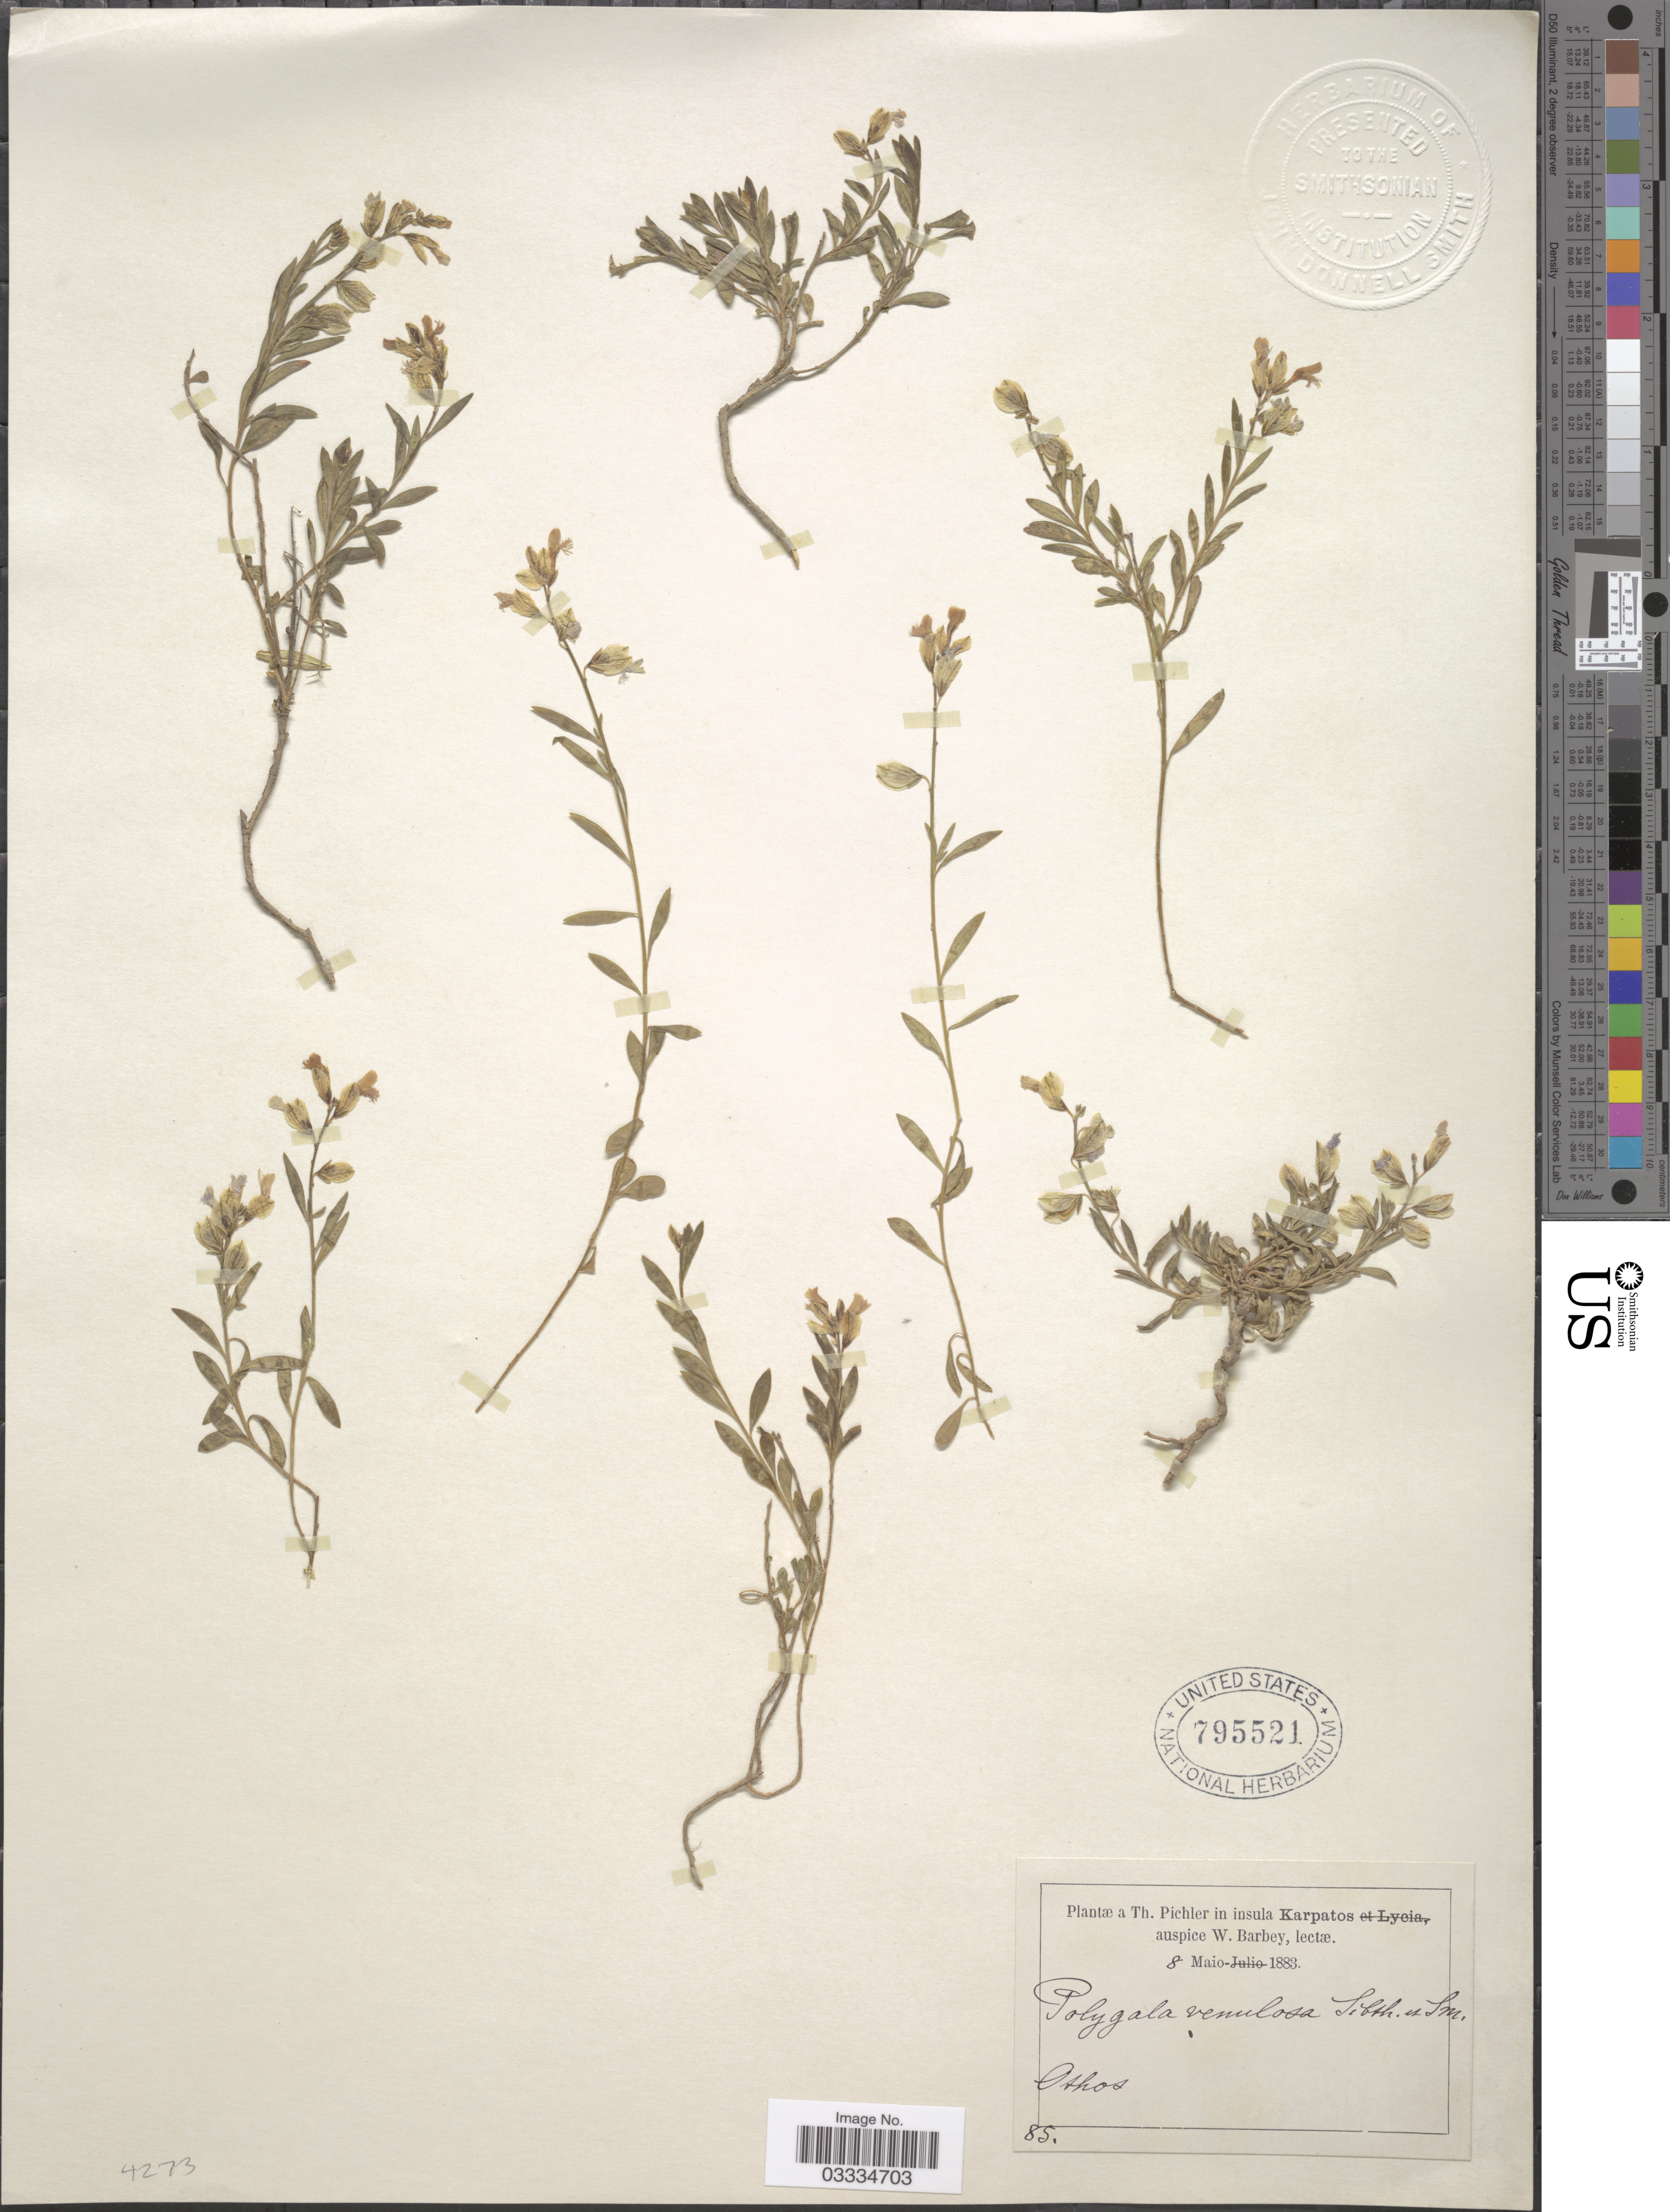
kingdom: Plantae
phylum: Tracheophyta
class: Magnoliopsida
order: Fabales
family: Polygalaceae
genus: Polygala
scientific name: Polygala venulosa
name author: Sm.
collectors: T. Pichler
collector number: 85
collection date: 1883-05-08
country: Greece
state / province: South Aegean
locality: In insula Karpatos. Ashos.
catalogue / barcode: US 795521